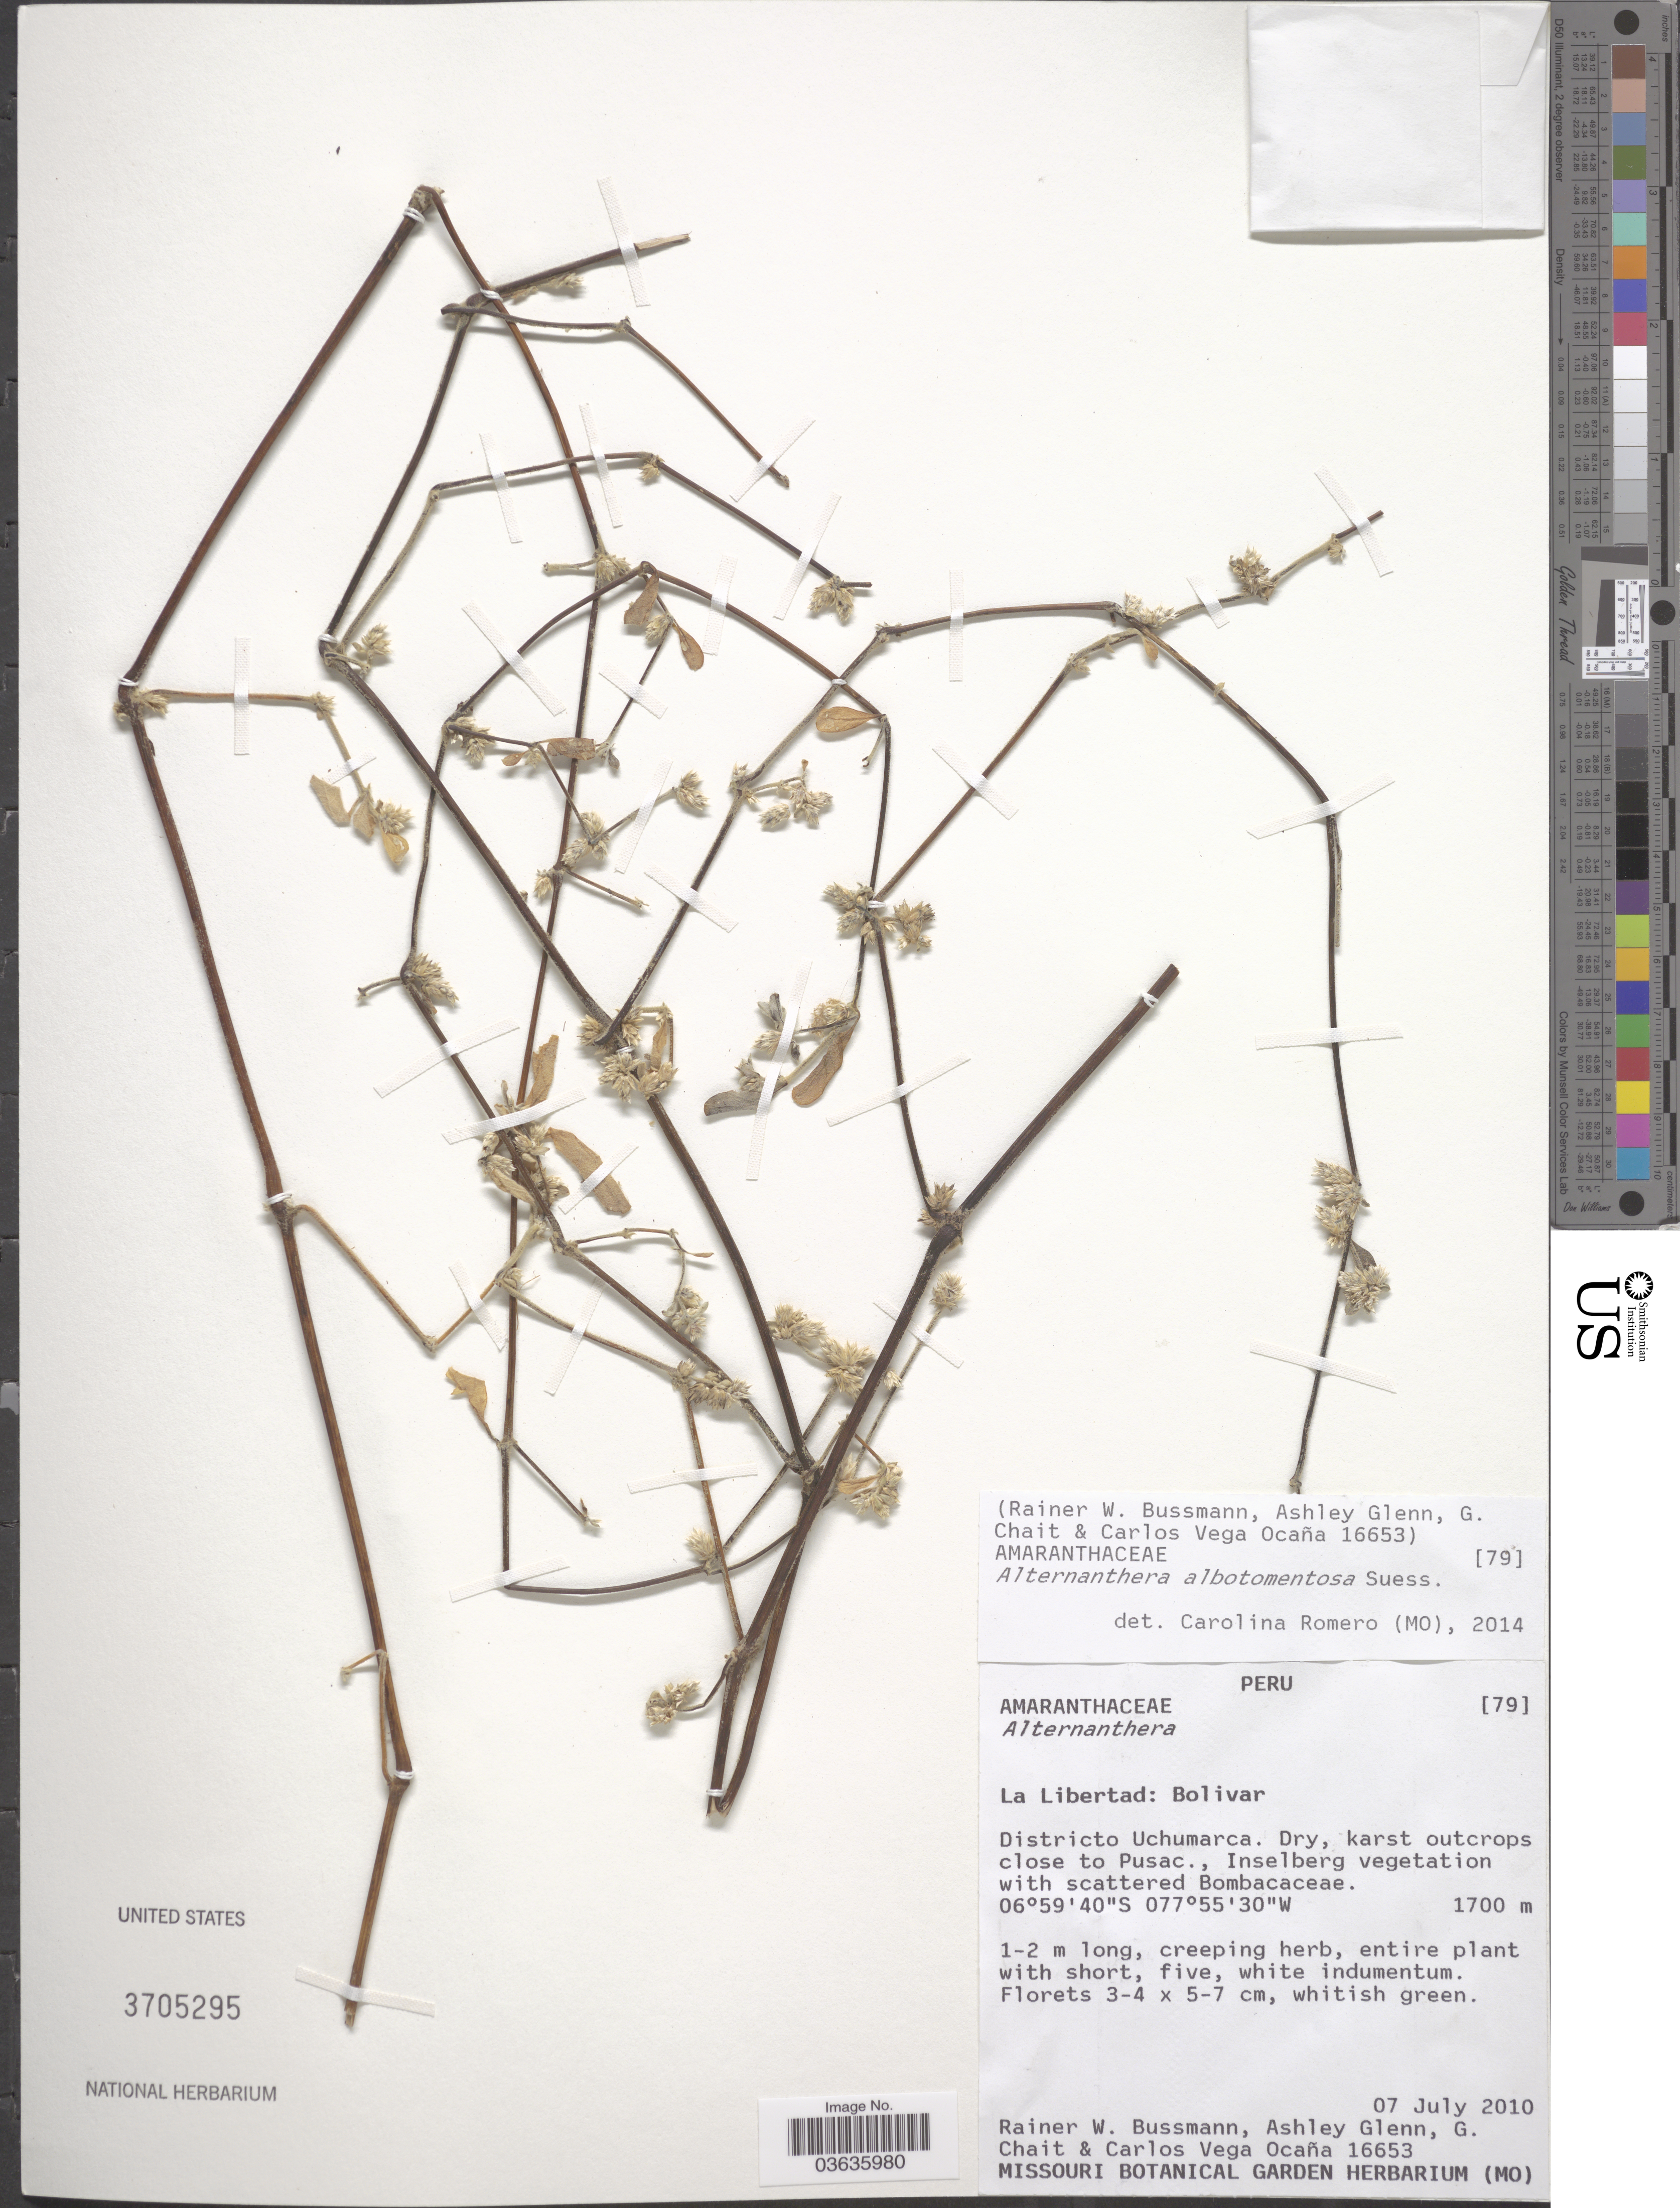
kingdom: Plantae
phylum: Tracheophyta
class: Magnoliopsida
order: Caryophyllales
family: Amaranthaceae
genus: Alternanthera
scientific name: Alternanthera albotomentosa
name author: Suess.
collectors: R. W. Bussmann, A. Glenn, G. Chait & C. Vega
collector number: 16653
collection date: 2010-07-07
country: Peru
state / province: La Libertad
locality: Bolivar. Districto Uchumarca. Close to Pusac., Inselberg vegetation.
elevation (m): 1700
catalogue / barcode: US 3705295